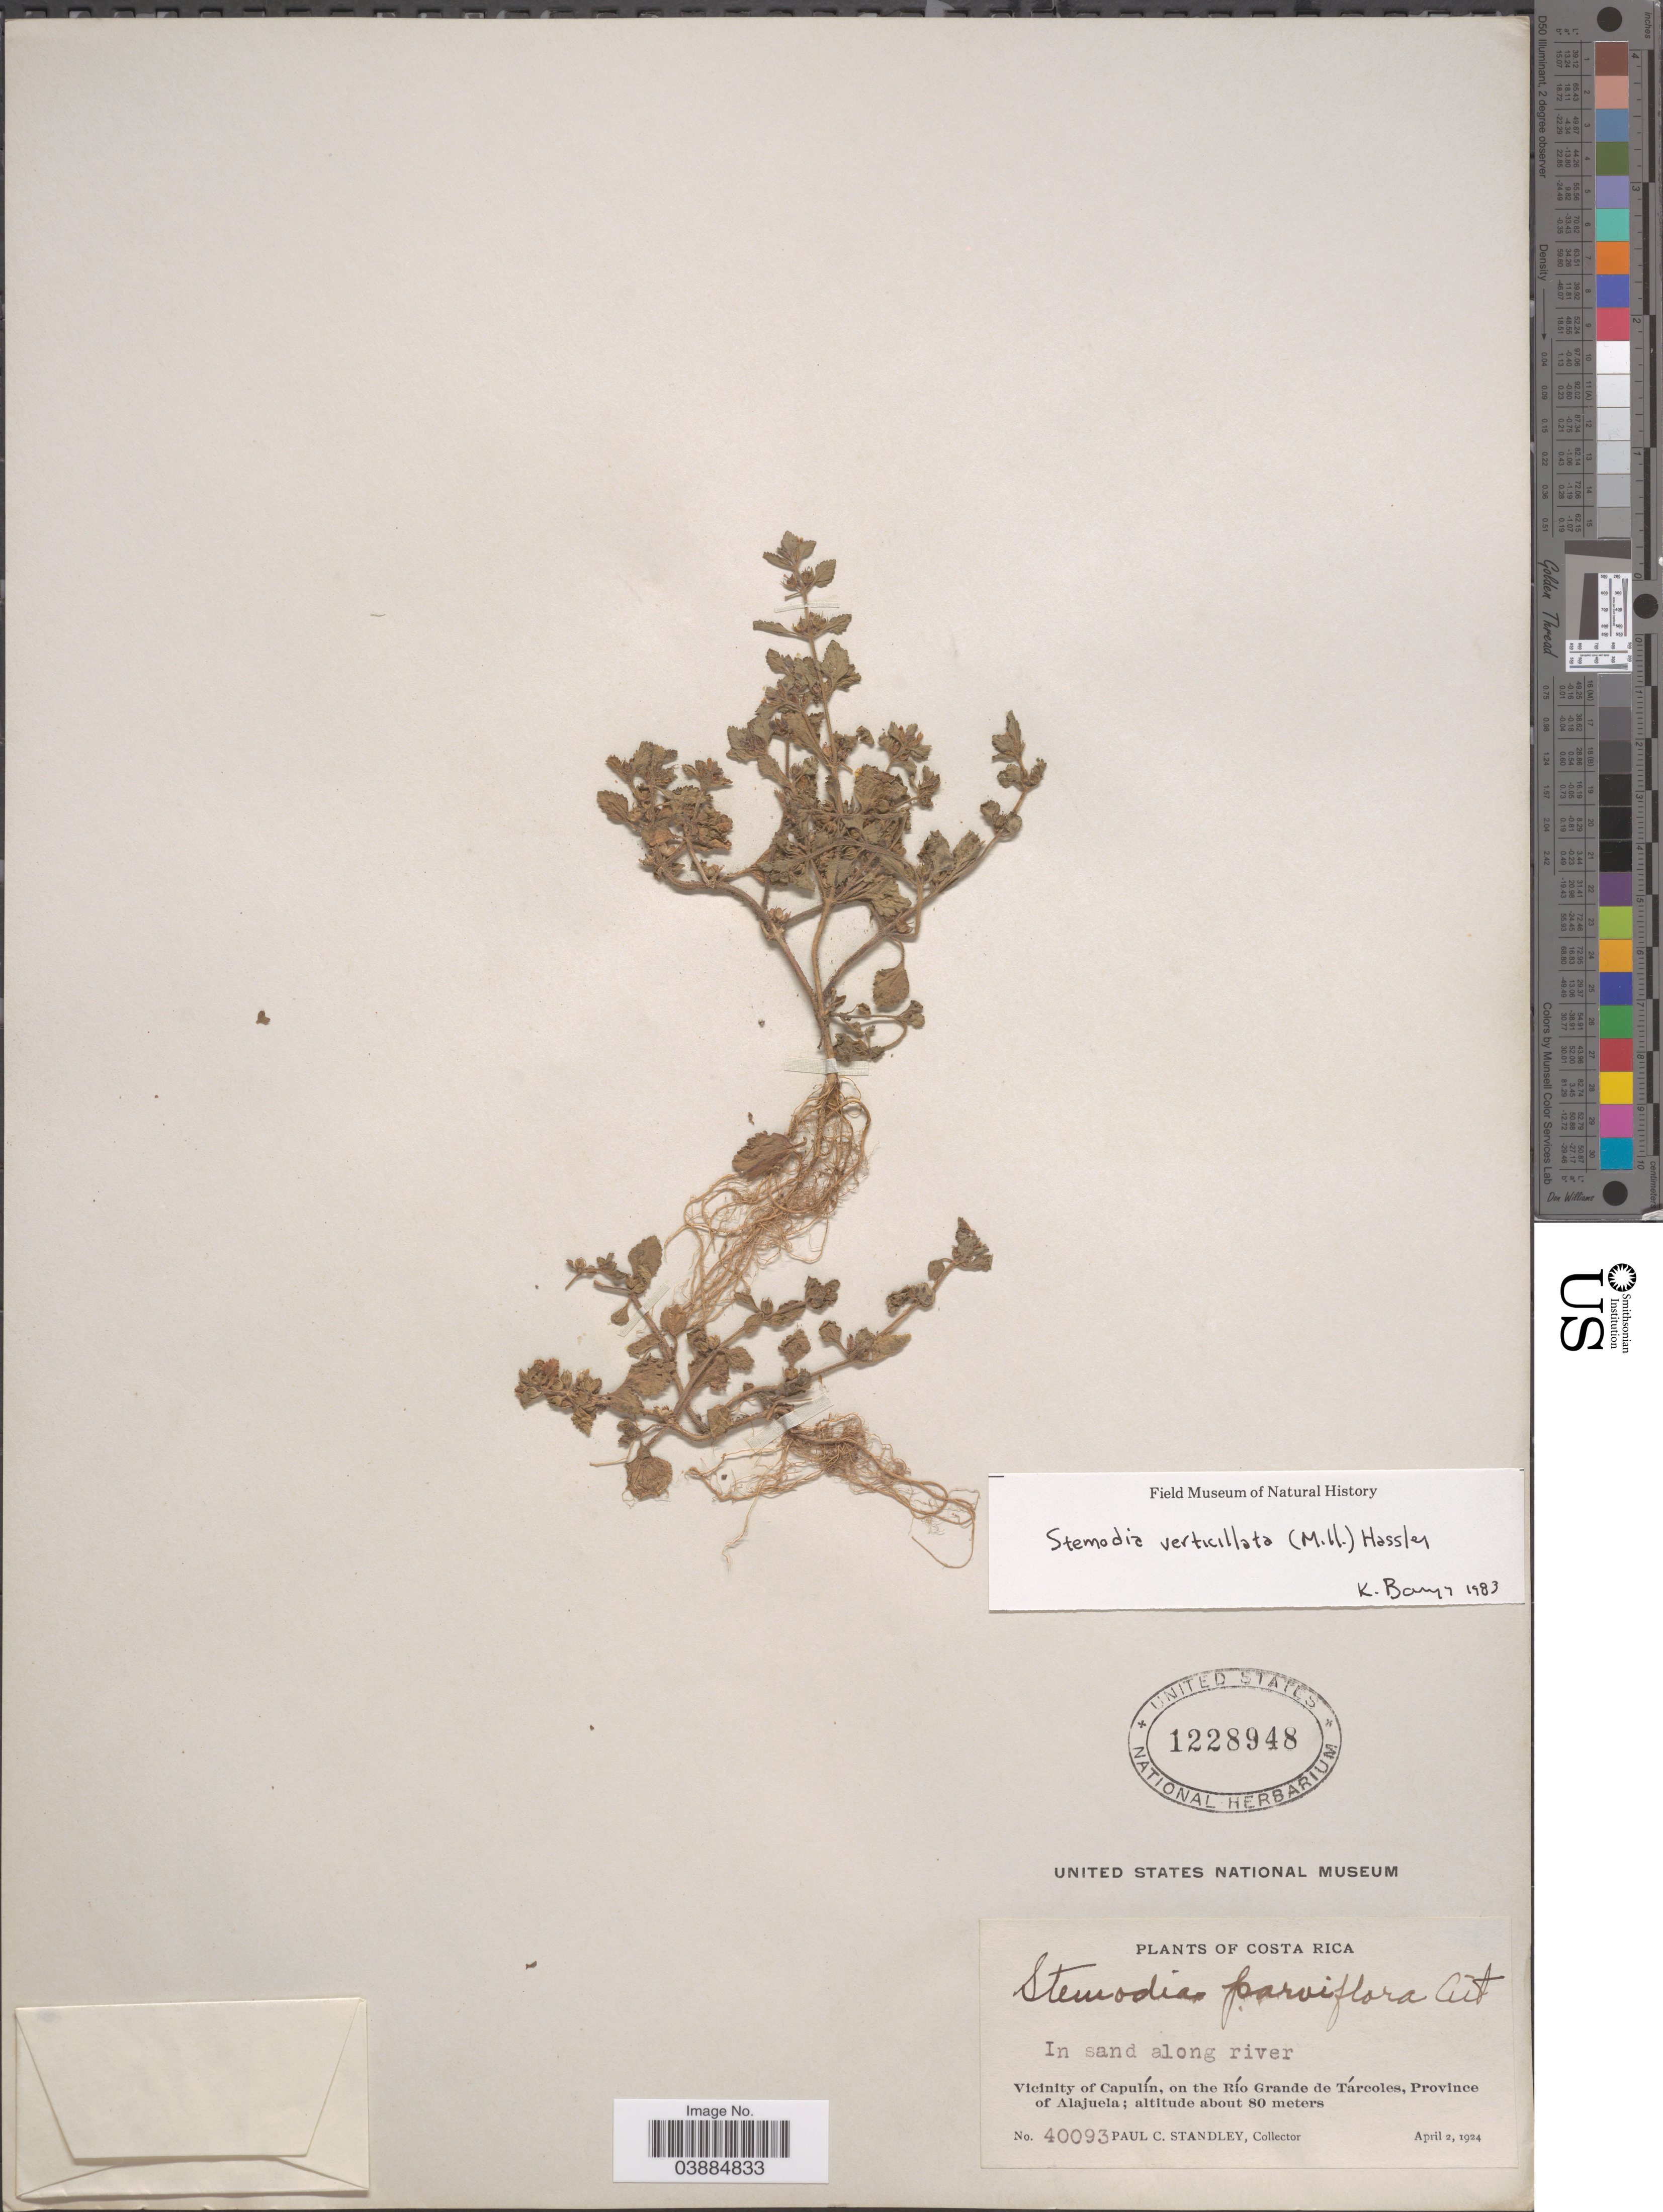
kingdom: Plantae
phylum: Tracheophyta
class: Magnoliopsida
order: Lamiales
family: Plantaginaceae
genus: Stemodia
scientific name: Stemodia verticillata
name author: (Mill.) Hassl.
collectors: P. C. Standley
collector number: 40093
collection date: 1924-04-02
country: Costa Rica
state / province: Alajuela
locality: In sand along river. Vicinity of Capulín, on the Río Grande de Tárcoles.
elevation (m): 80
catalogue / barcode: US 1228948